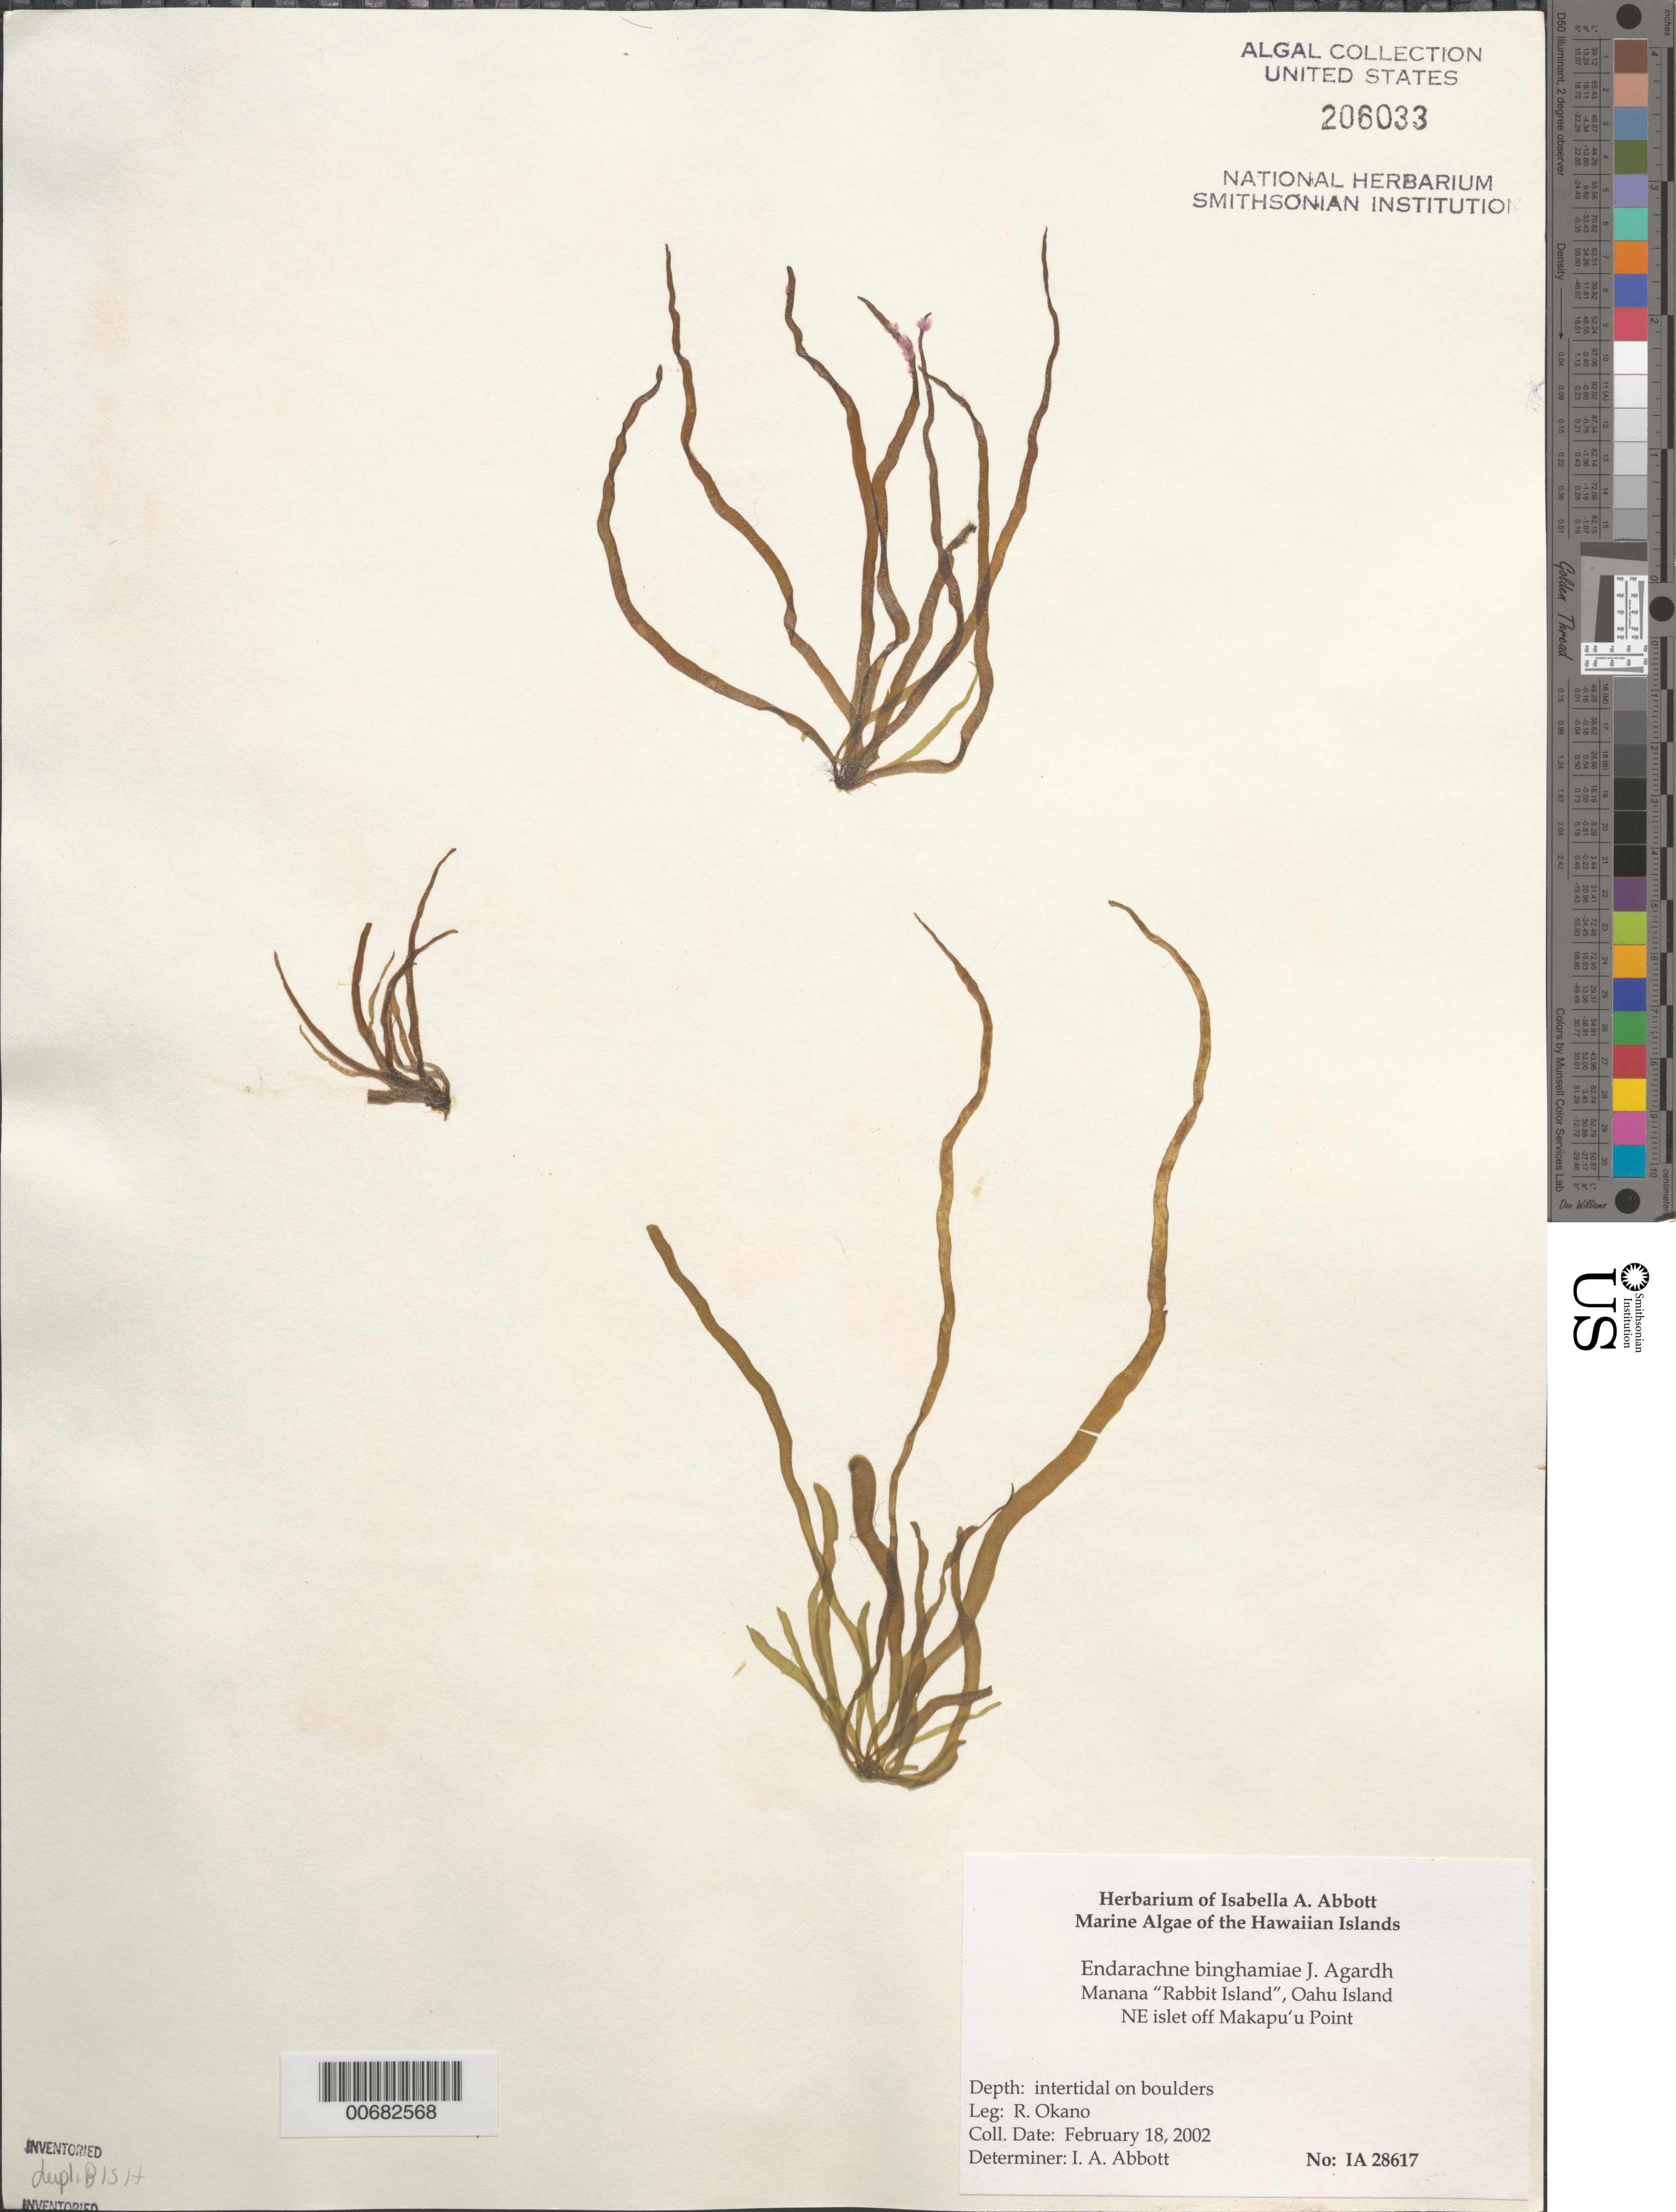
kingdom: Chromista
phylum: Ochrophyta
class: Phaeophyceae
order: Scytosiphonales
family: Scytosiphonaceae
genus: Petalonia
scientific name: Petalonia binghamiae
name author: (J. Agardh) K.L.Vinogr.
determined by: Algae name updating Project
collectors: R. Okano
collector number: IAA 28617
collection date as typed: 18 Feb 2002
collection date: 2002-02-18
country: United States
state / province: Hawaii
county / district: Honolulu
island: Oahu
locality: Manana Island (Rabbit Island), the northeastern island off Makapu'u Point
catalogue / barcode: US 206033